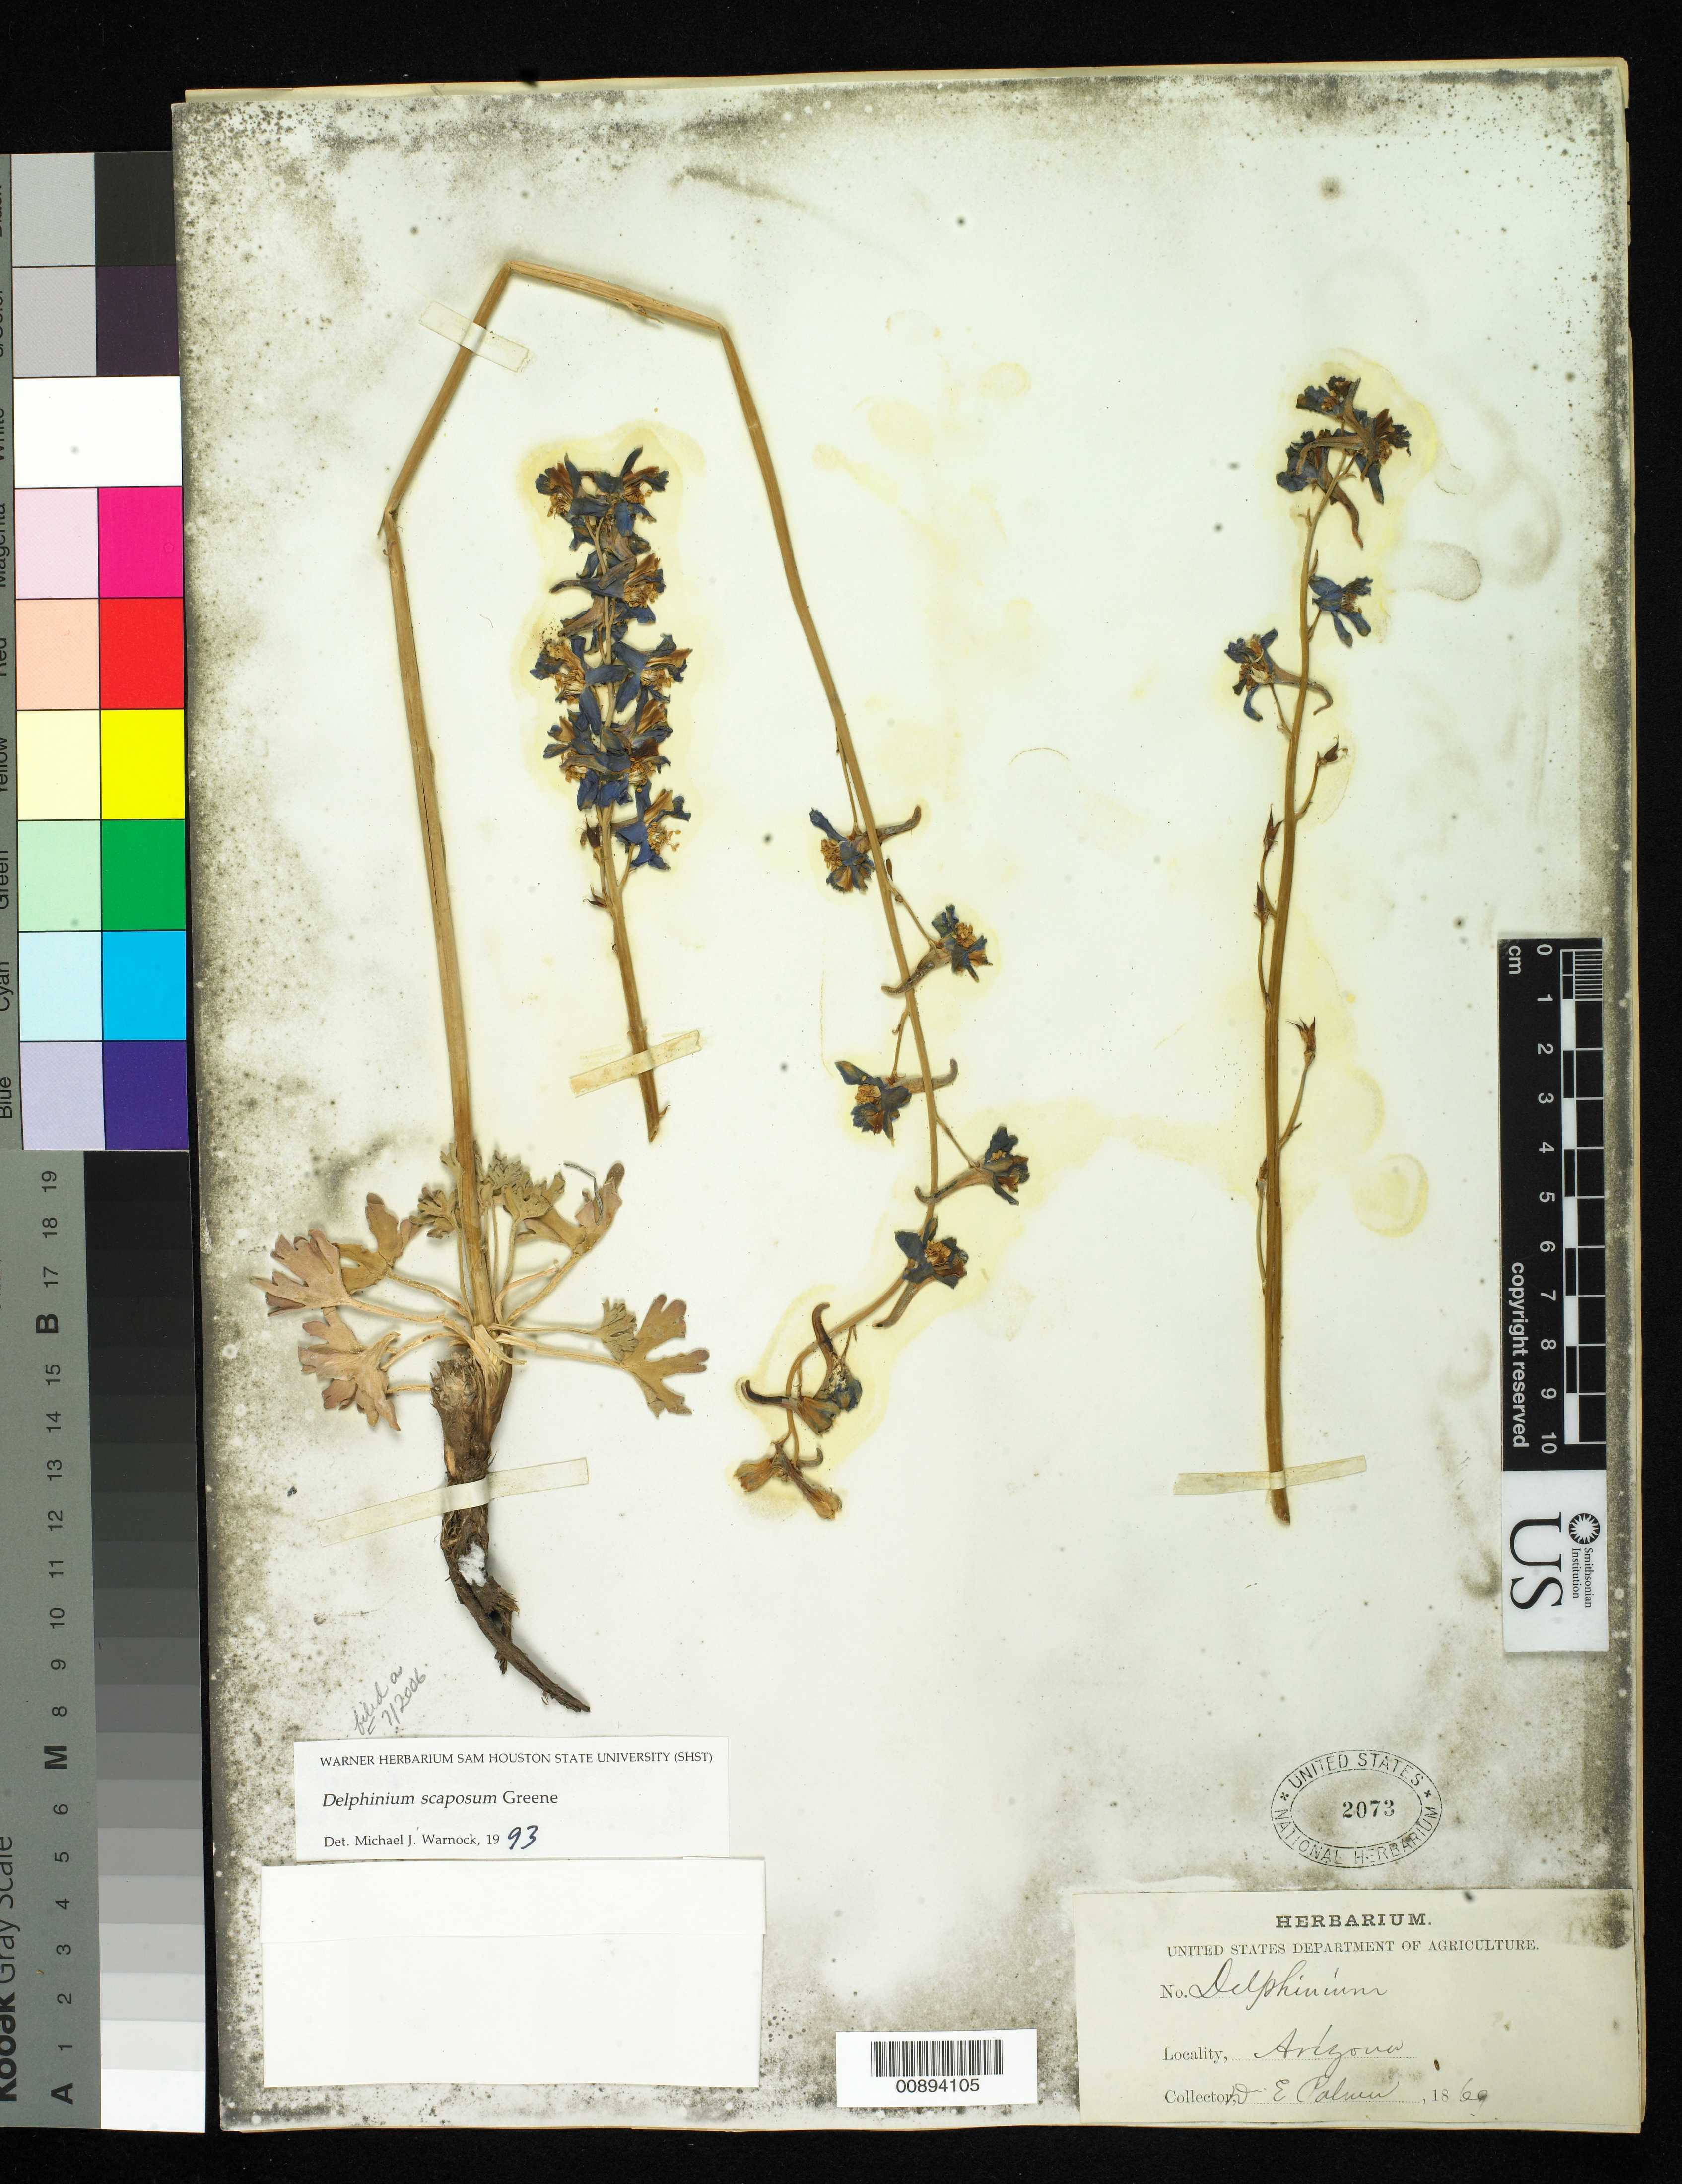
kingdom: Plantae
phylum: Tracheophyta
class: Magnoliopsida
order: Ranunculales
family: Ranunculaceae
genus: Delphinium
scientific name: Delphinium scaposum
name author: Greene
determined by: Warnock, M. J., (SHST), Sam Houston State University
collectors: E. Palmer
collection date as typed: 1869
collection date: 1869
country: United States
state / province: Arizona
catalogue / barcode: US 2073